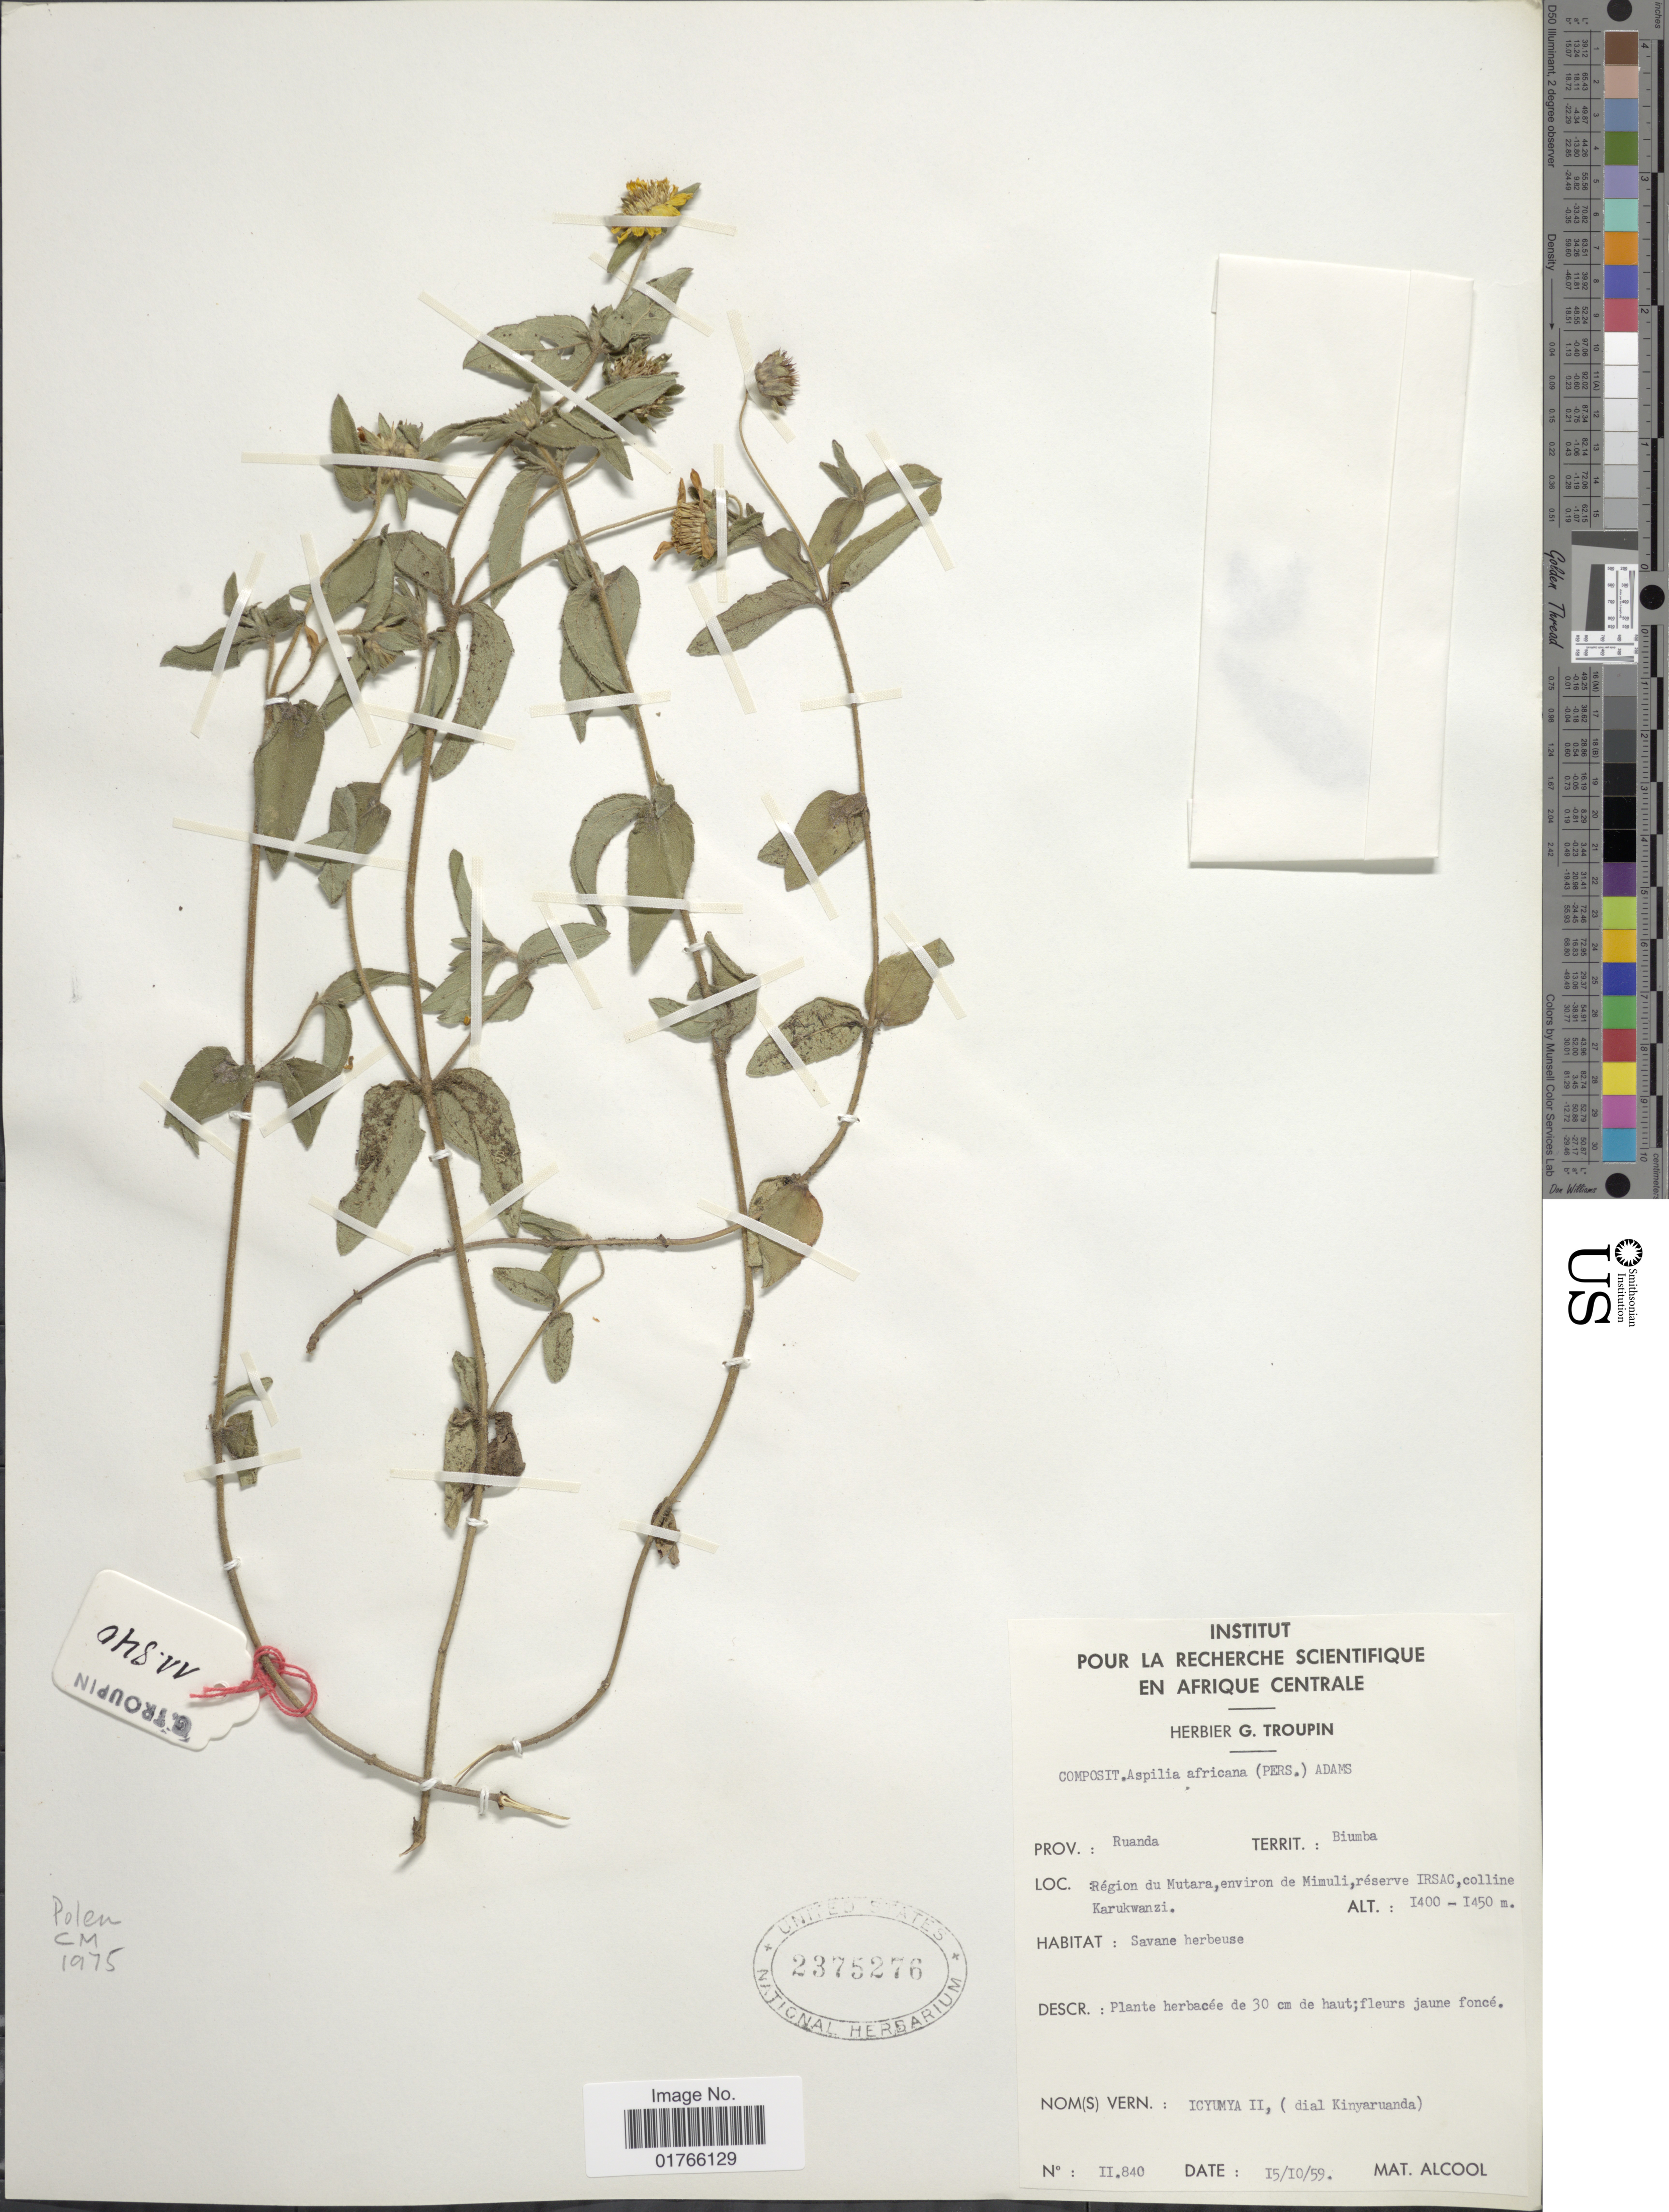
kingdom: Plantae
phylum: Tracheophyta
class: Magnoliopsida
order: Asterales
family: Asteraceae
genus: Aspilia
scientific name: Aspilia africana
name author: (Pers.) C.D. Adams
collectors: ex herb. G. Troupin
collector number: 2/840*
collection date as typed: Transcribed d/m/y: 15/10/59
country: Rwanda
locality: Biumba, Region du Mutara, environ de Mimuli, reserve Irsac, colline Karukwanzi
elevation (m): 1400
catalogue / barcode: US 2375276